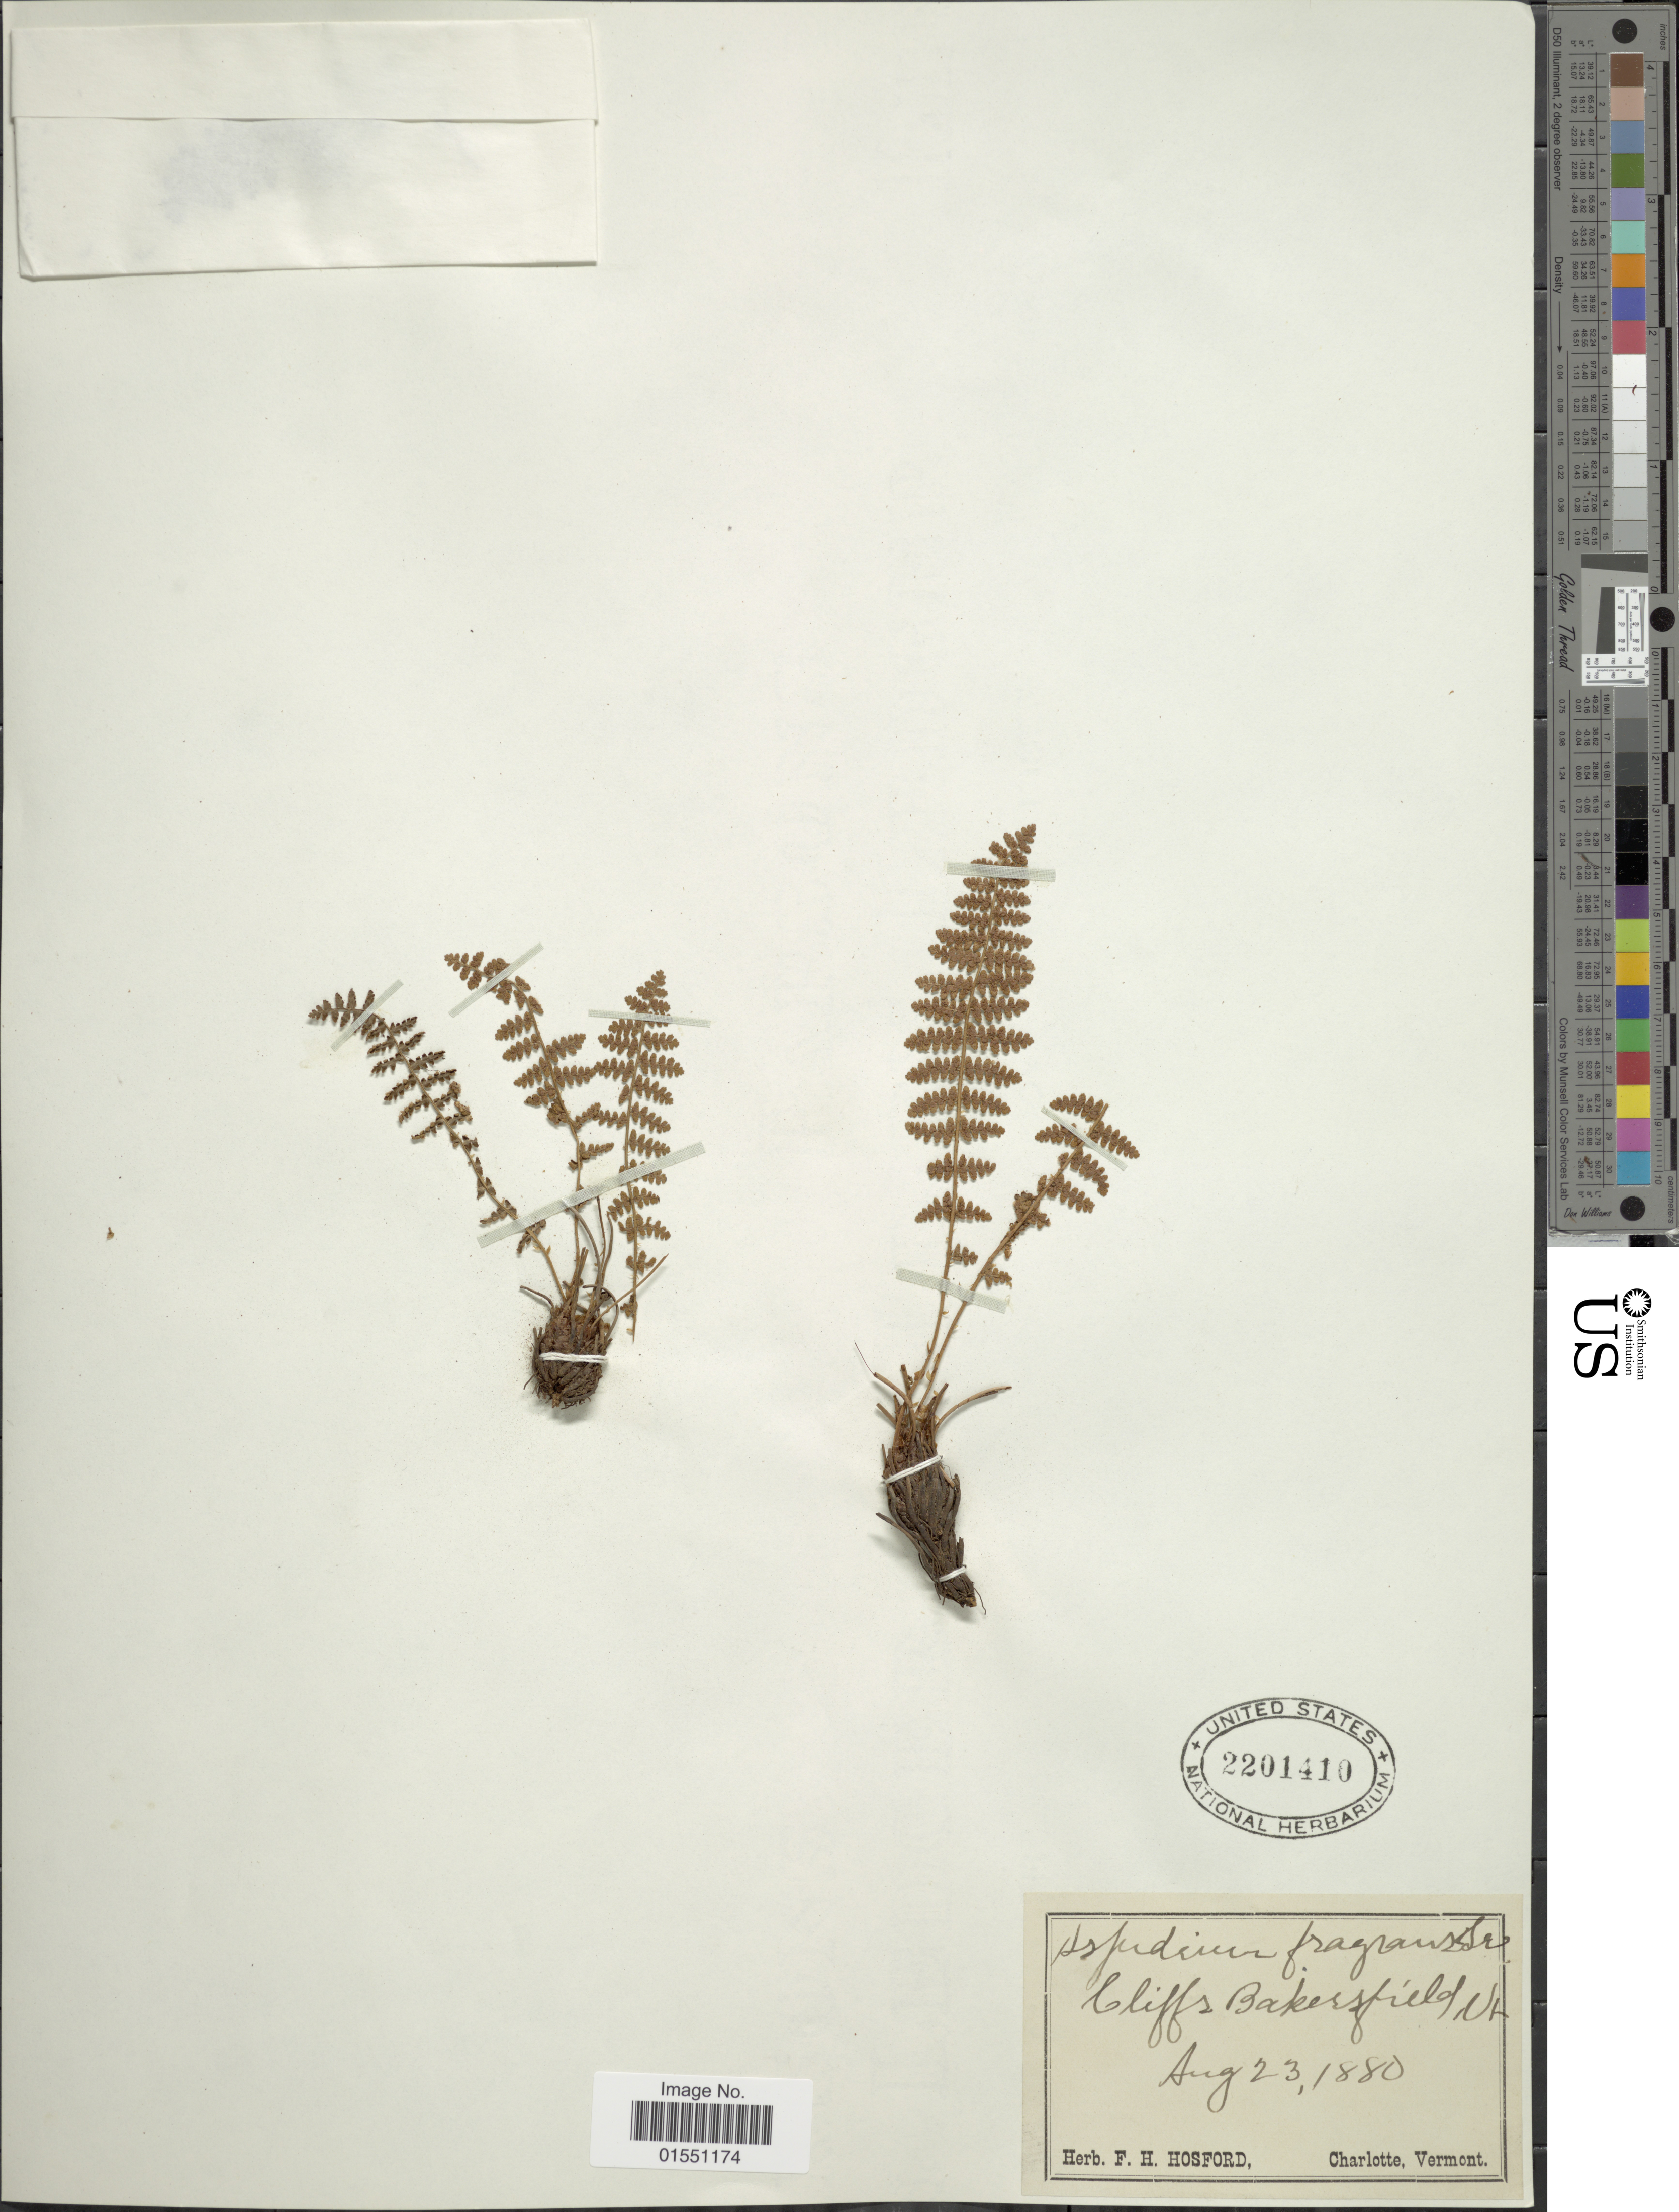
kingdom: Plantae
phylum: Tracheophyta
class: Polypodiopsida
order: Polypodiales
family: Dryopteridaceae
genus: Dryopteris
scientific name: Dryopteris fragrans var. hookeriana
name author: A. Prince ex Weath.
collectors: ex herb. F. H. Hosford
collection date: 1880-08-23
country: United States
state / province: Vermont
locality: Charlotte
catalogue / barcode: US 2201410